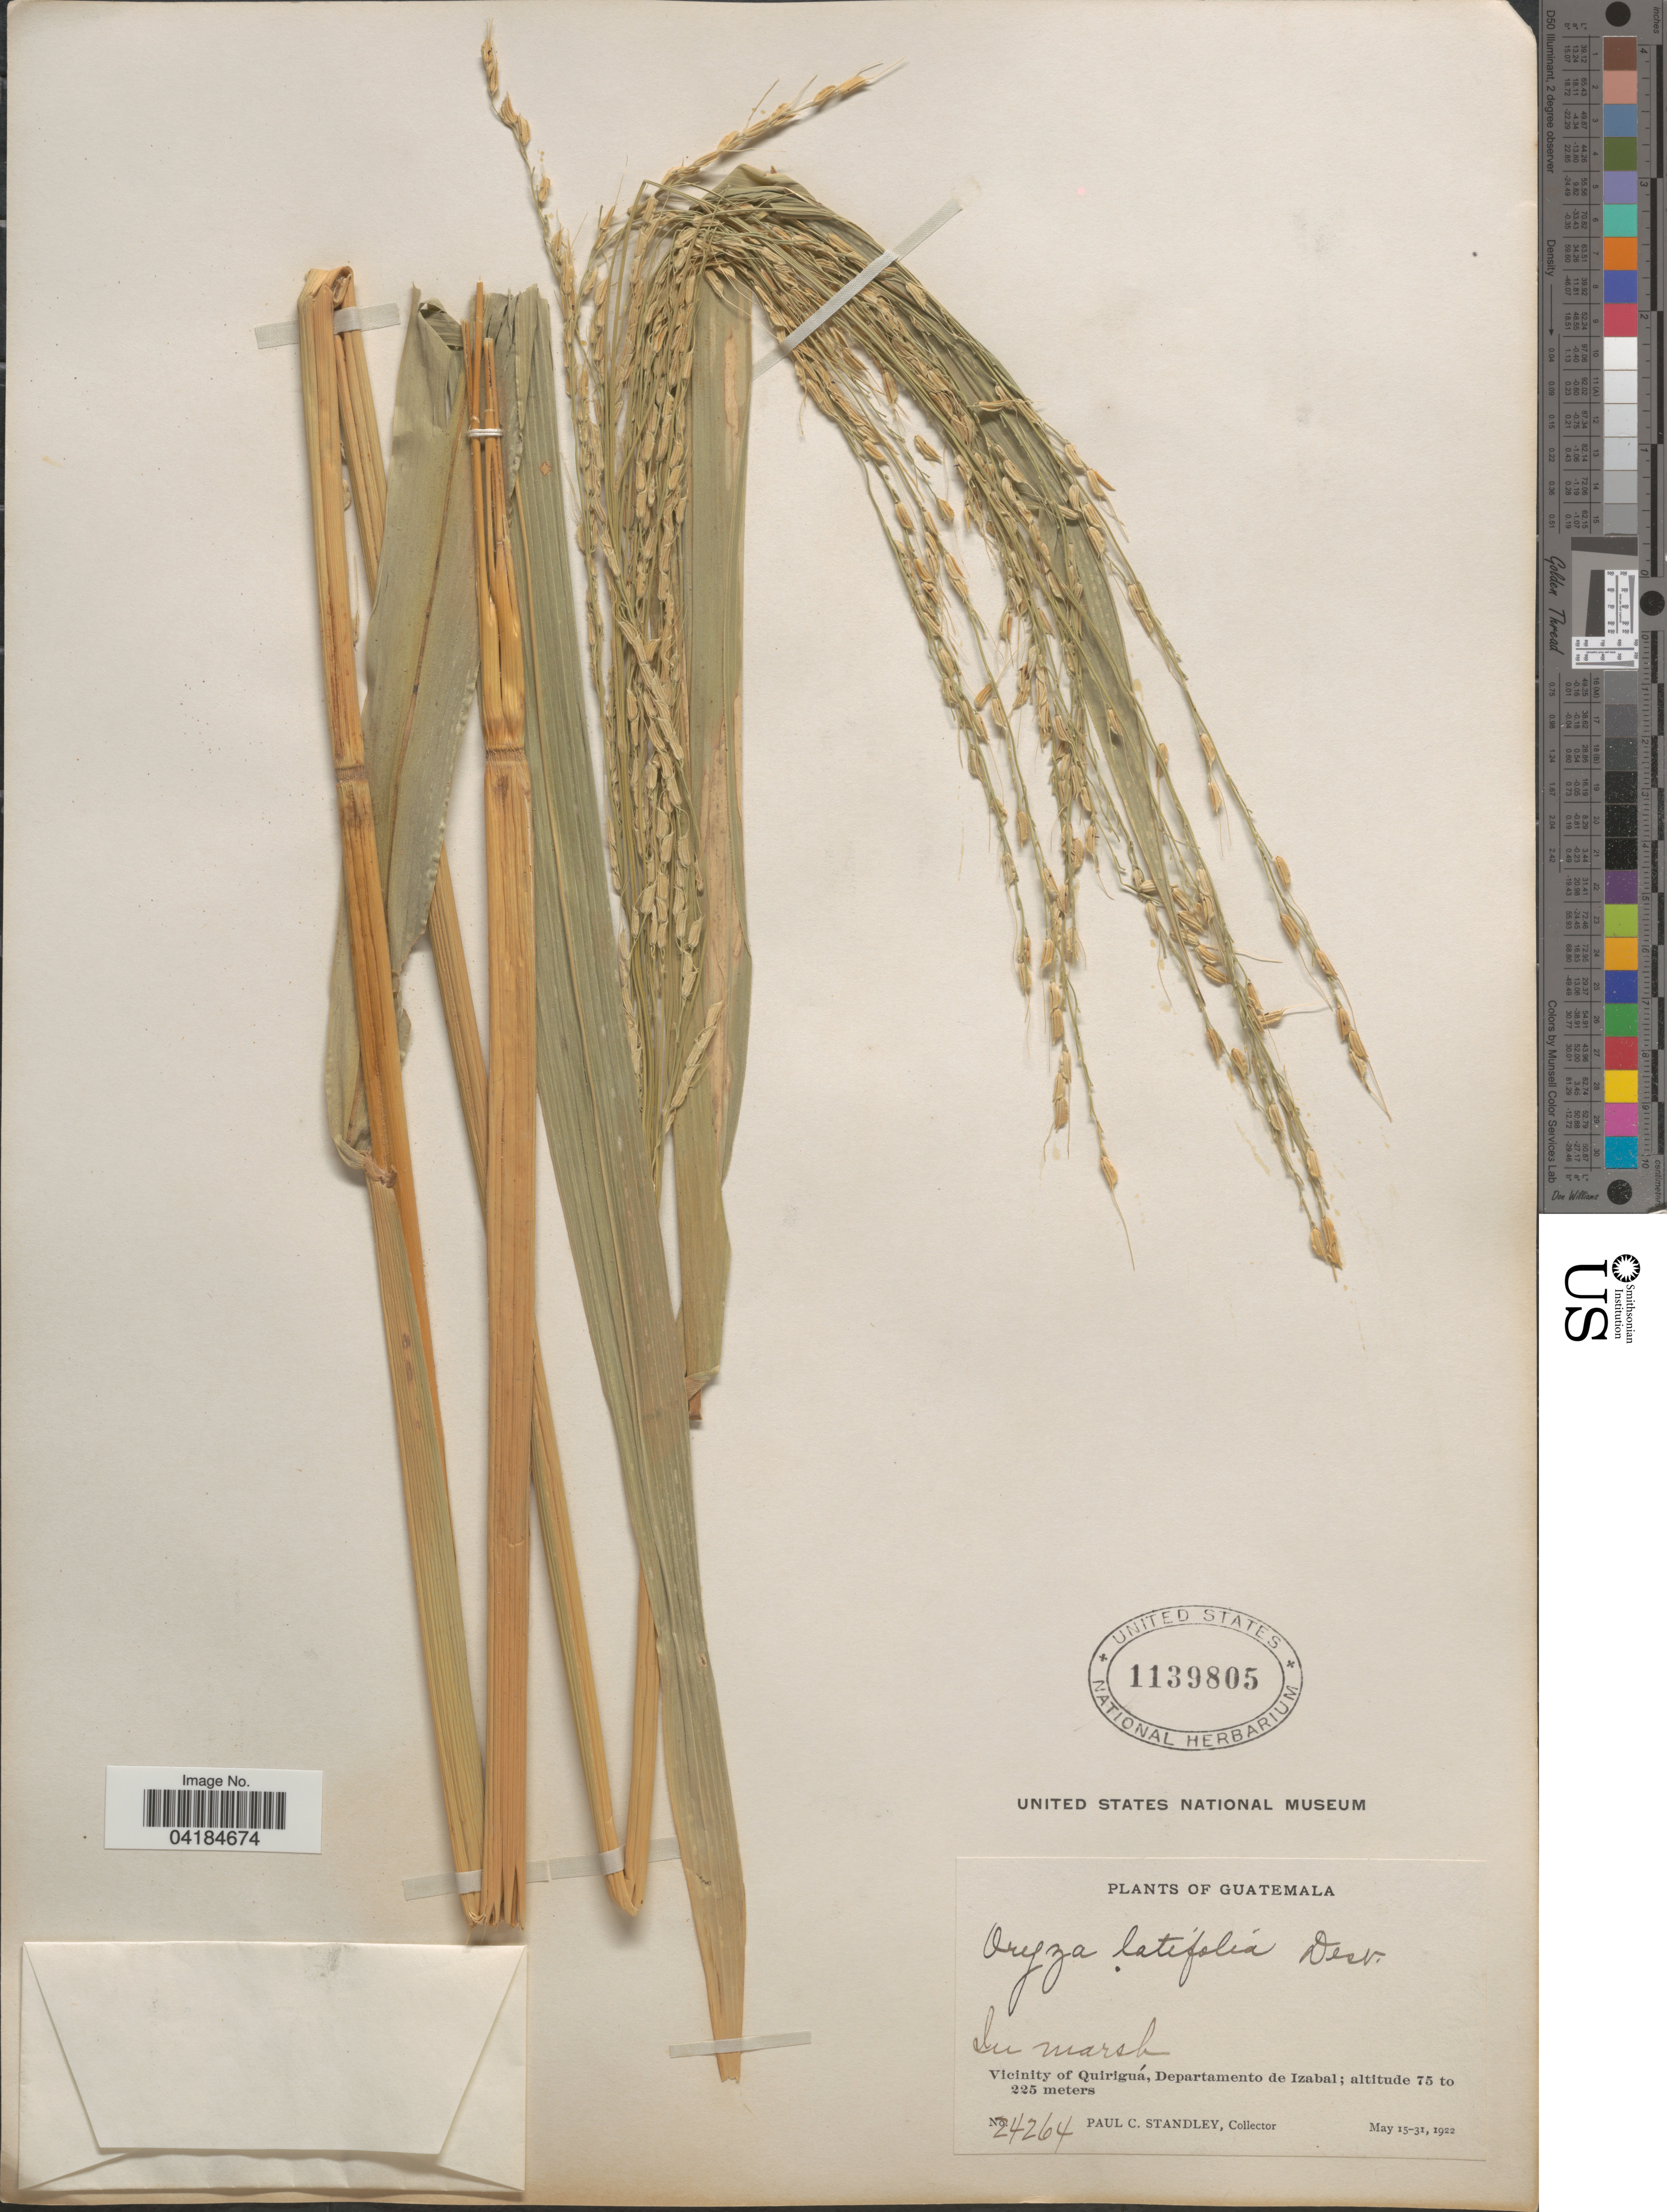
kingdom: Plantae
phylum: Tracheophyta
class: Liliopsida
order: Poales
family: Poaceae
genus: Oryza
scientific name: Oryza latifolia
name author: Desv.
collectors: P. C. Standley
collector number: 24264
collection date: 1922-05-15/1922-05-31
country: Guatemala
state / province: Izabal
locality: Vicinity of Quiriguá, Departamento de Izabal.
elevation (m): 75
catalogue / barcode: US 1139805